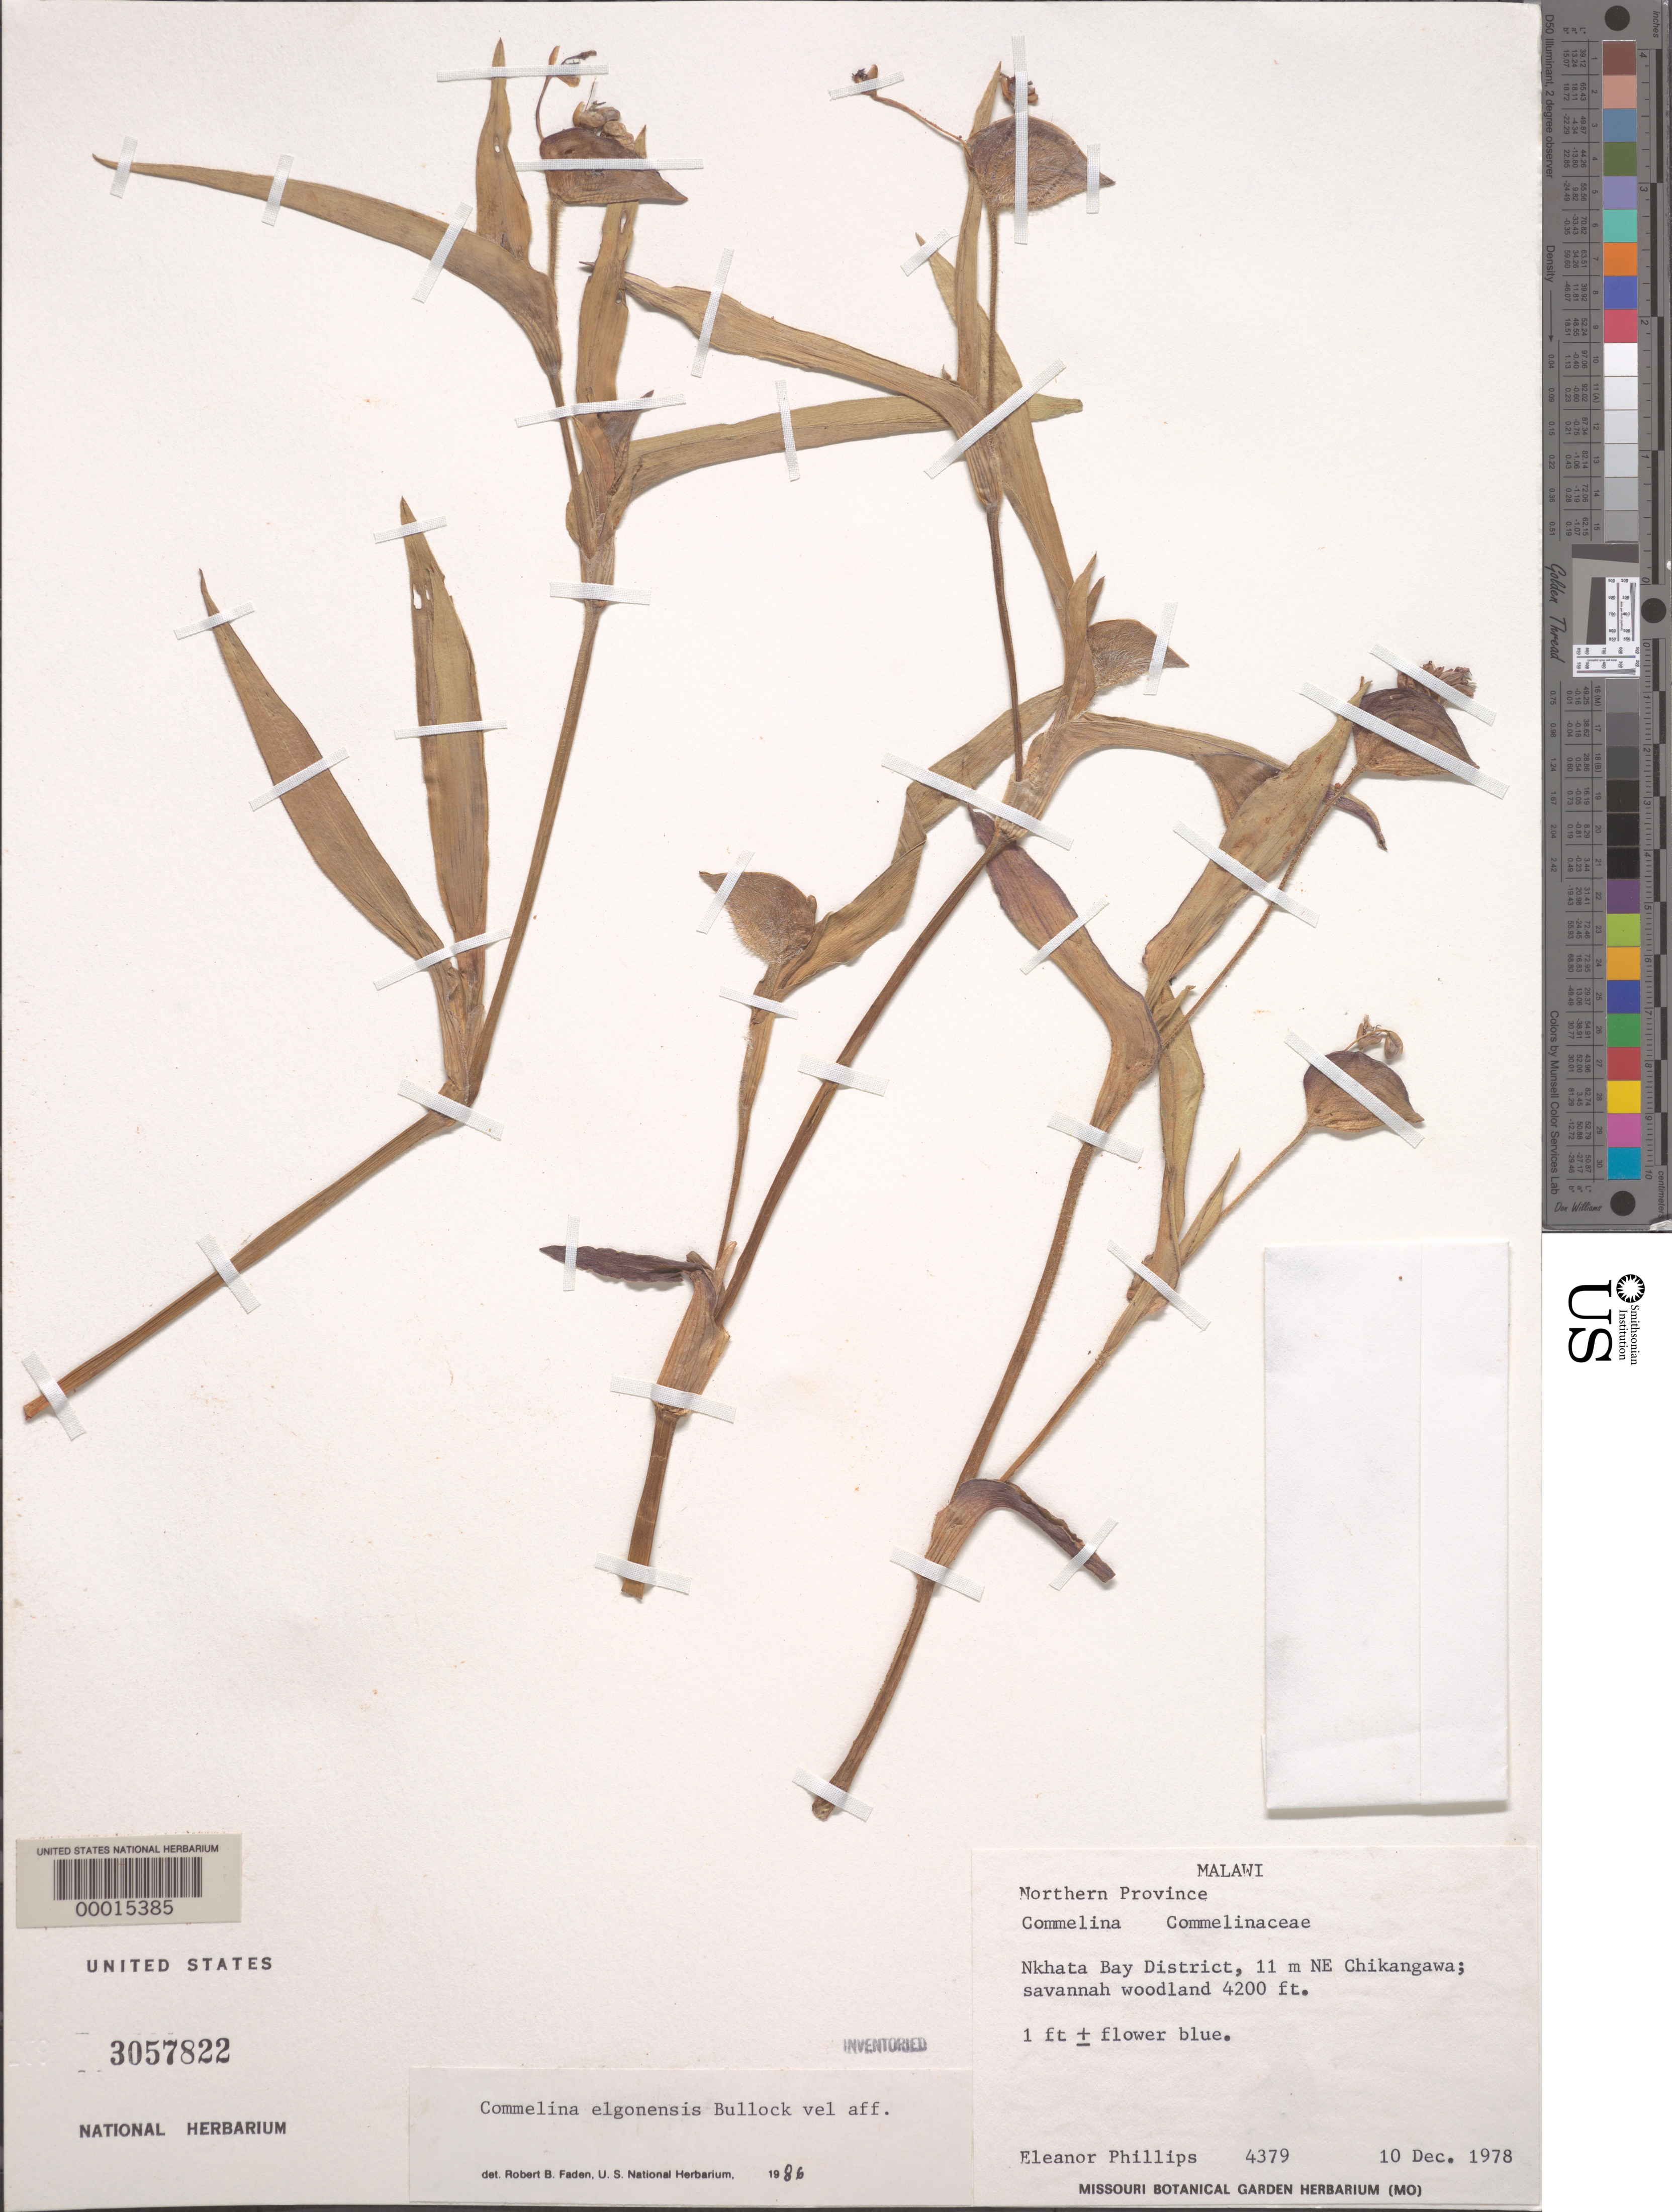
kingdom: Plantae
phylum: Tracheophyta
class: Liliopsida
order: Commelinales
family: Commelinaceae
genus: Commelina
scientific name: Commelina elgonensis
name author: Bullock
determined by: Faden, Robert B., (US), Smithsonian Institution - National Museum of Natural History (UNITED STATES)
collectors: E. Phillips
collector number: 4379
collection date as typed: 10 Dec 1978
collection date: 1978-12-10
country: Malawi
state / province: Northern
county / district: Nkhata Bay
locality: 11 m ne chikangawa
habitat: Svannah woodland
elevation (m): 1281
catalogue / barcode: US 3057822